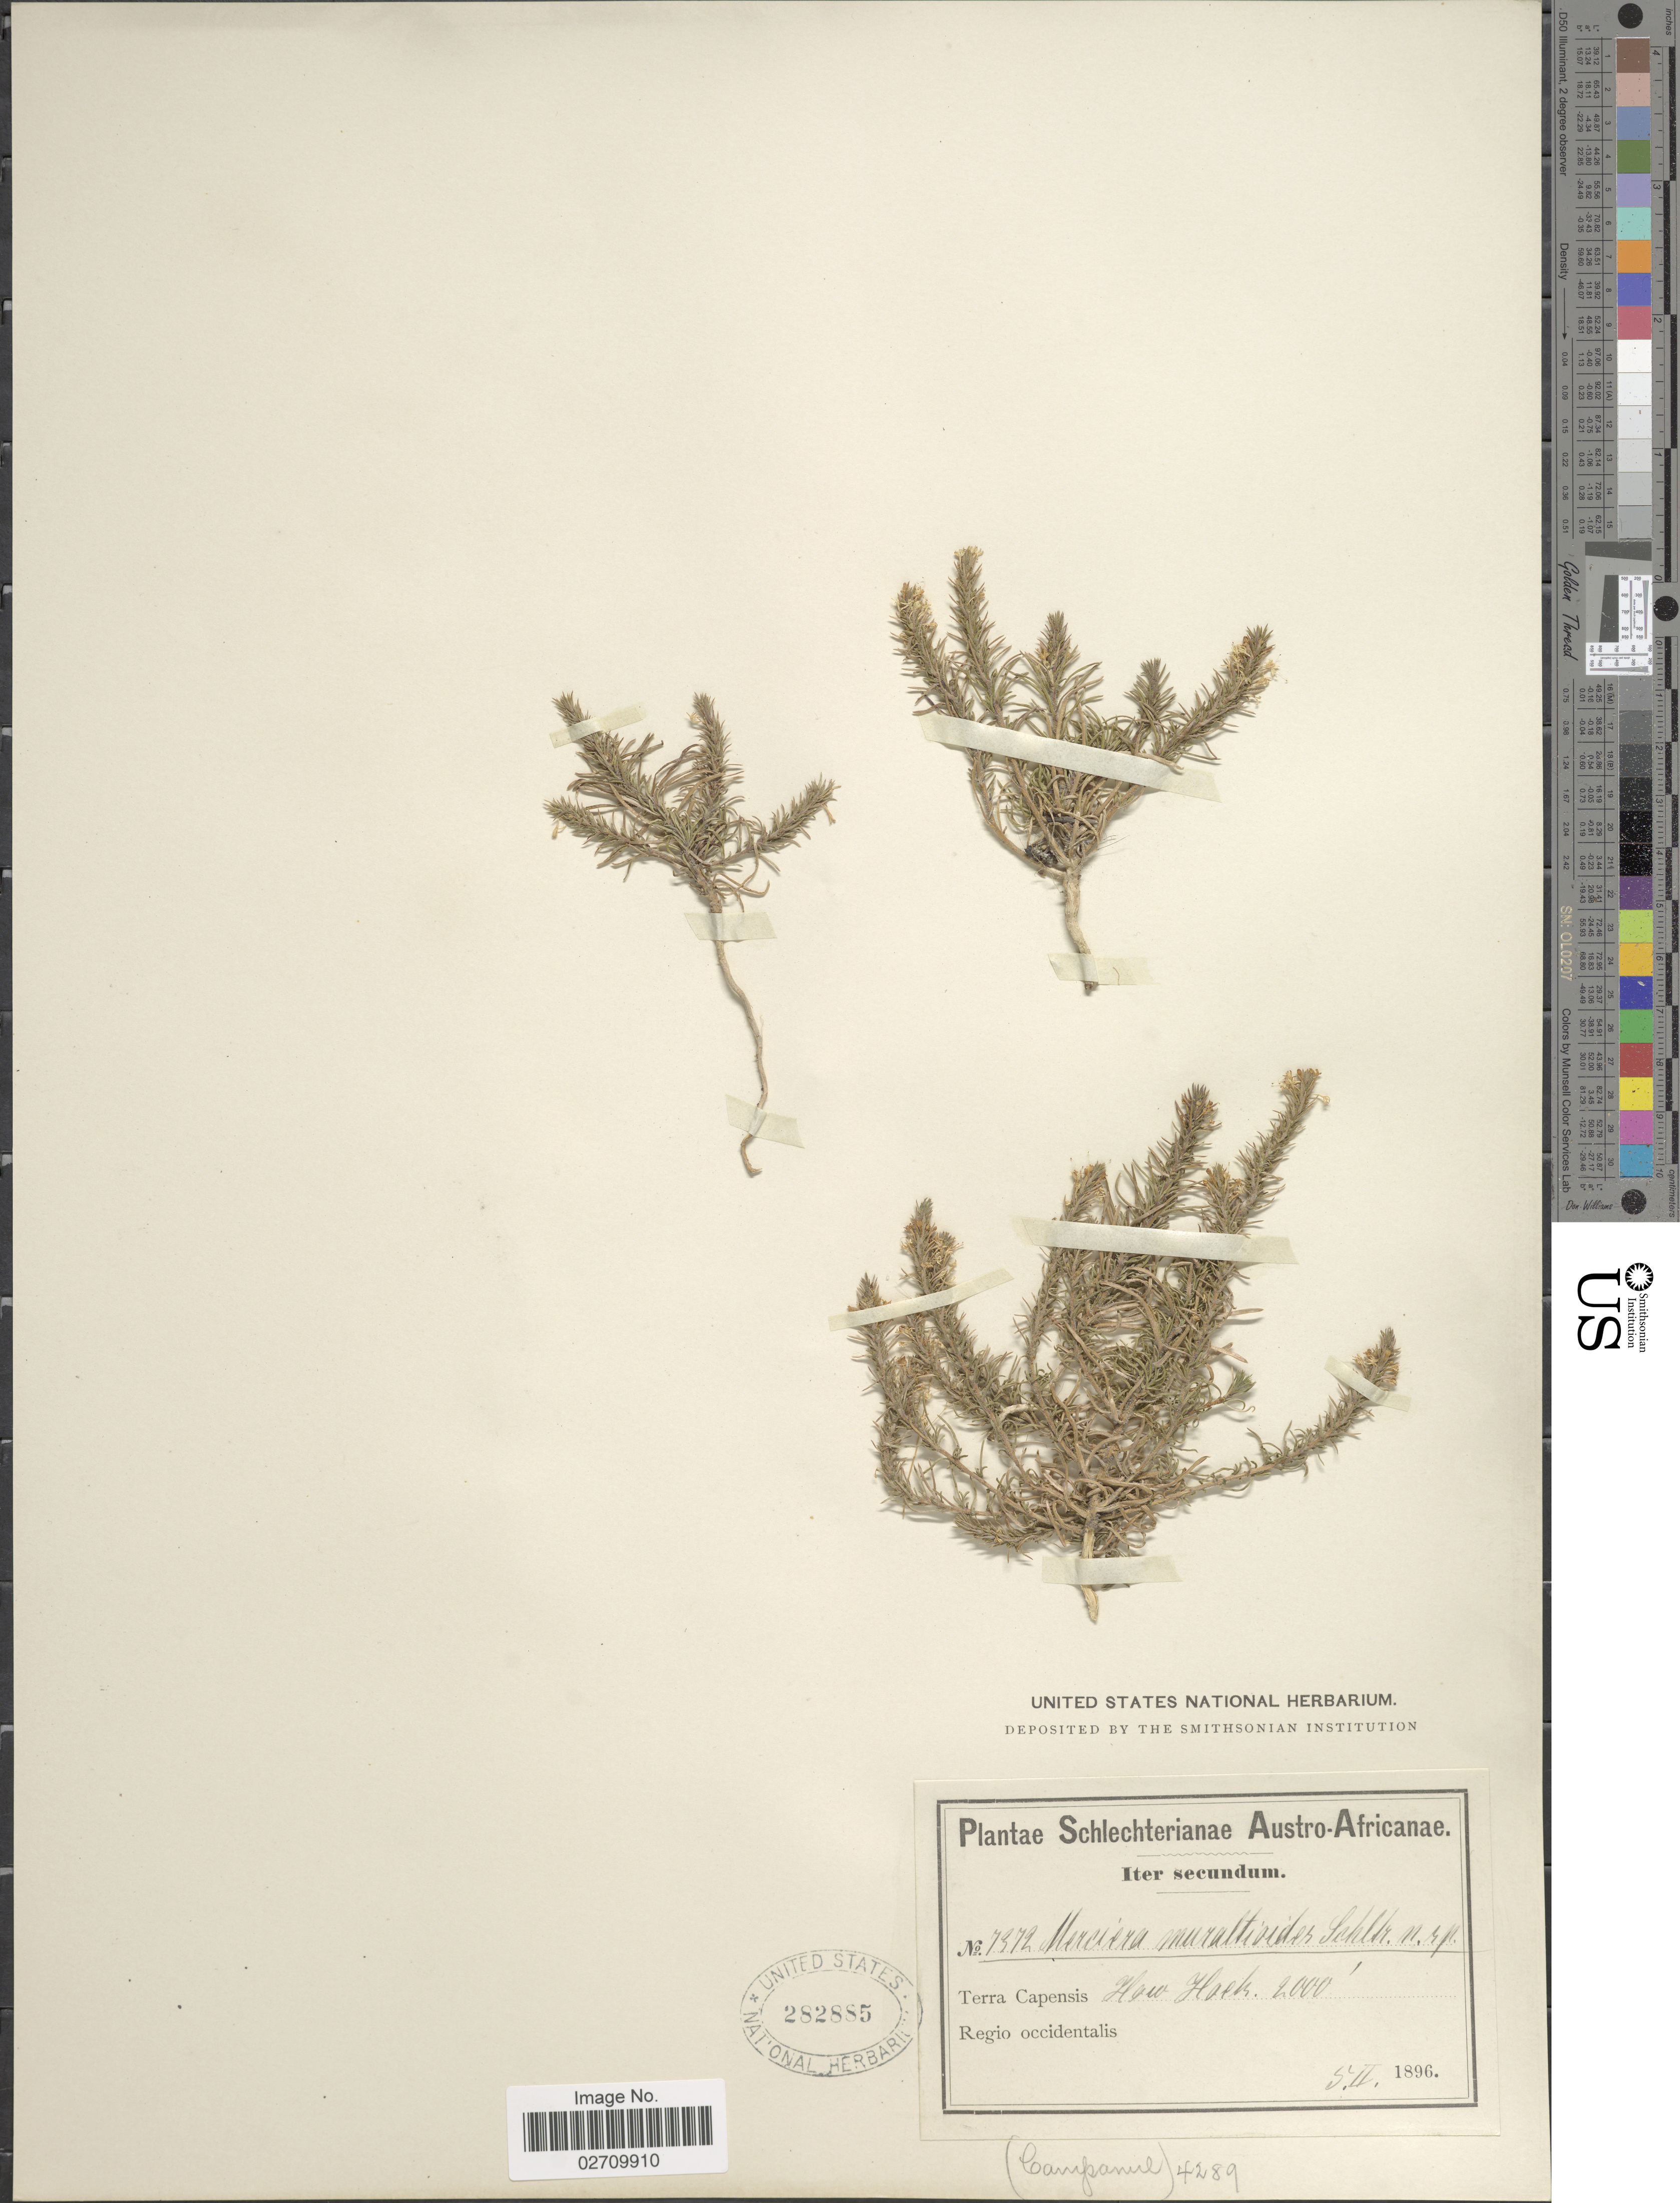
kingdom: Plantae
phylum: Tracheophyta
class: Magnoliopsida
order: Asterales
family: Campanulaceae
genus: Merciera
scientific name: Merciera brevifolia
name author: A. DC.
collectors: Schlechter, --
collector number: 7372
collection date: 1896-02-05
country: South Africa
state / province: Western Cape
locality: Austro-Africancae, Terra Capensis, How Hoek, Regio occidentalis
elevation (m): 610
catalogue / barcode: US 282885